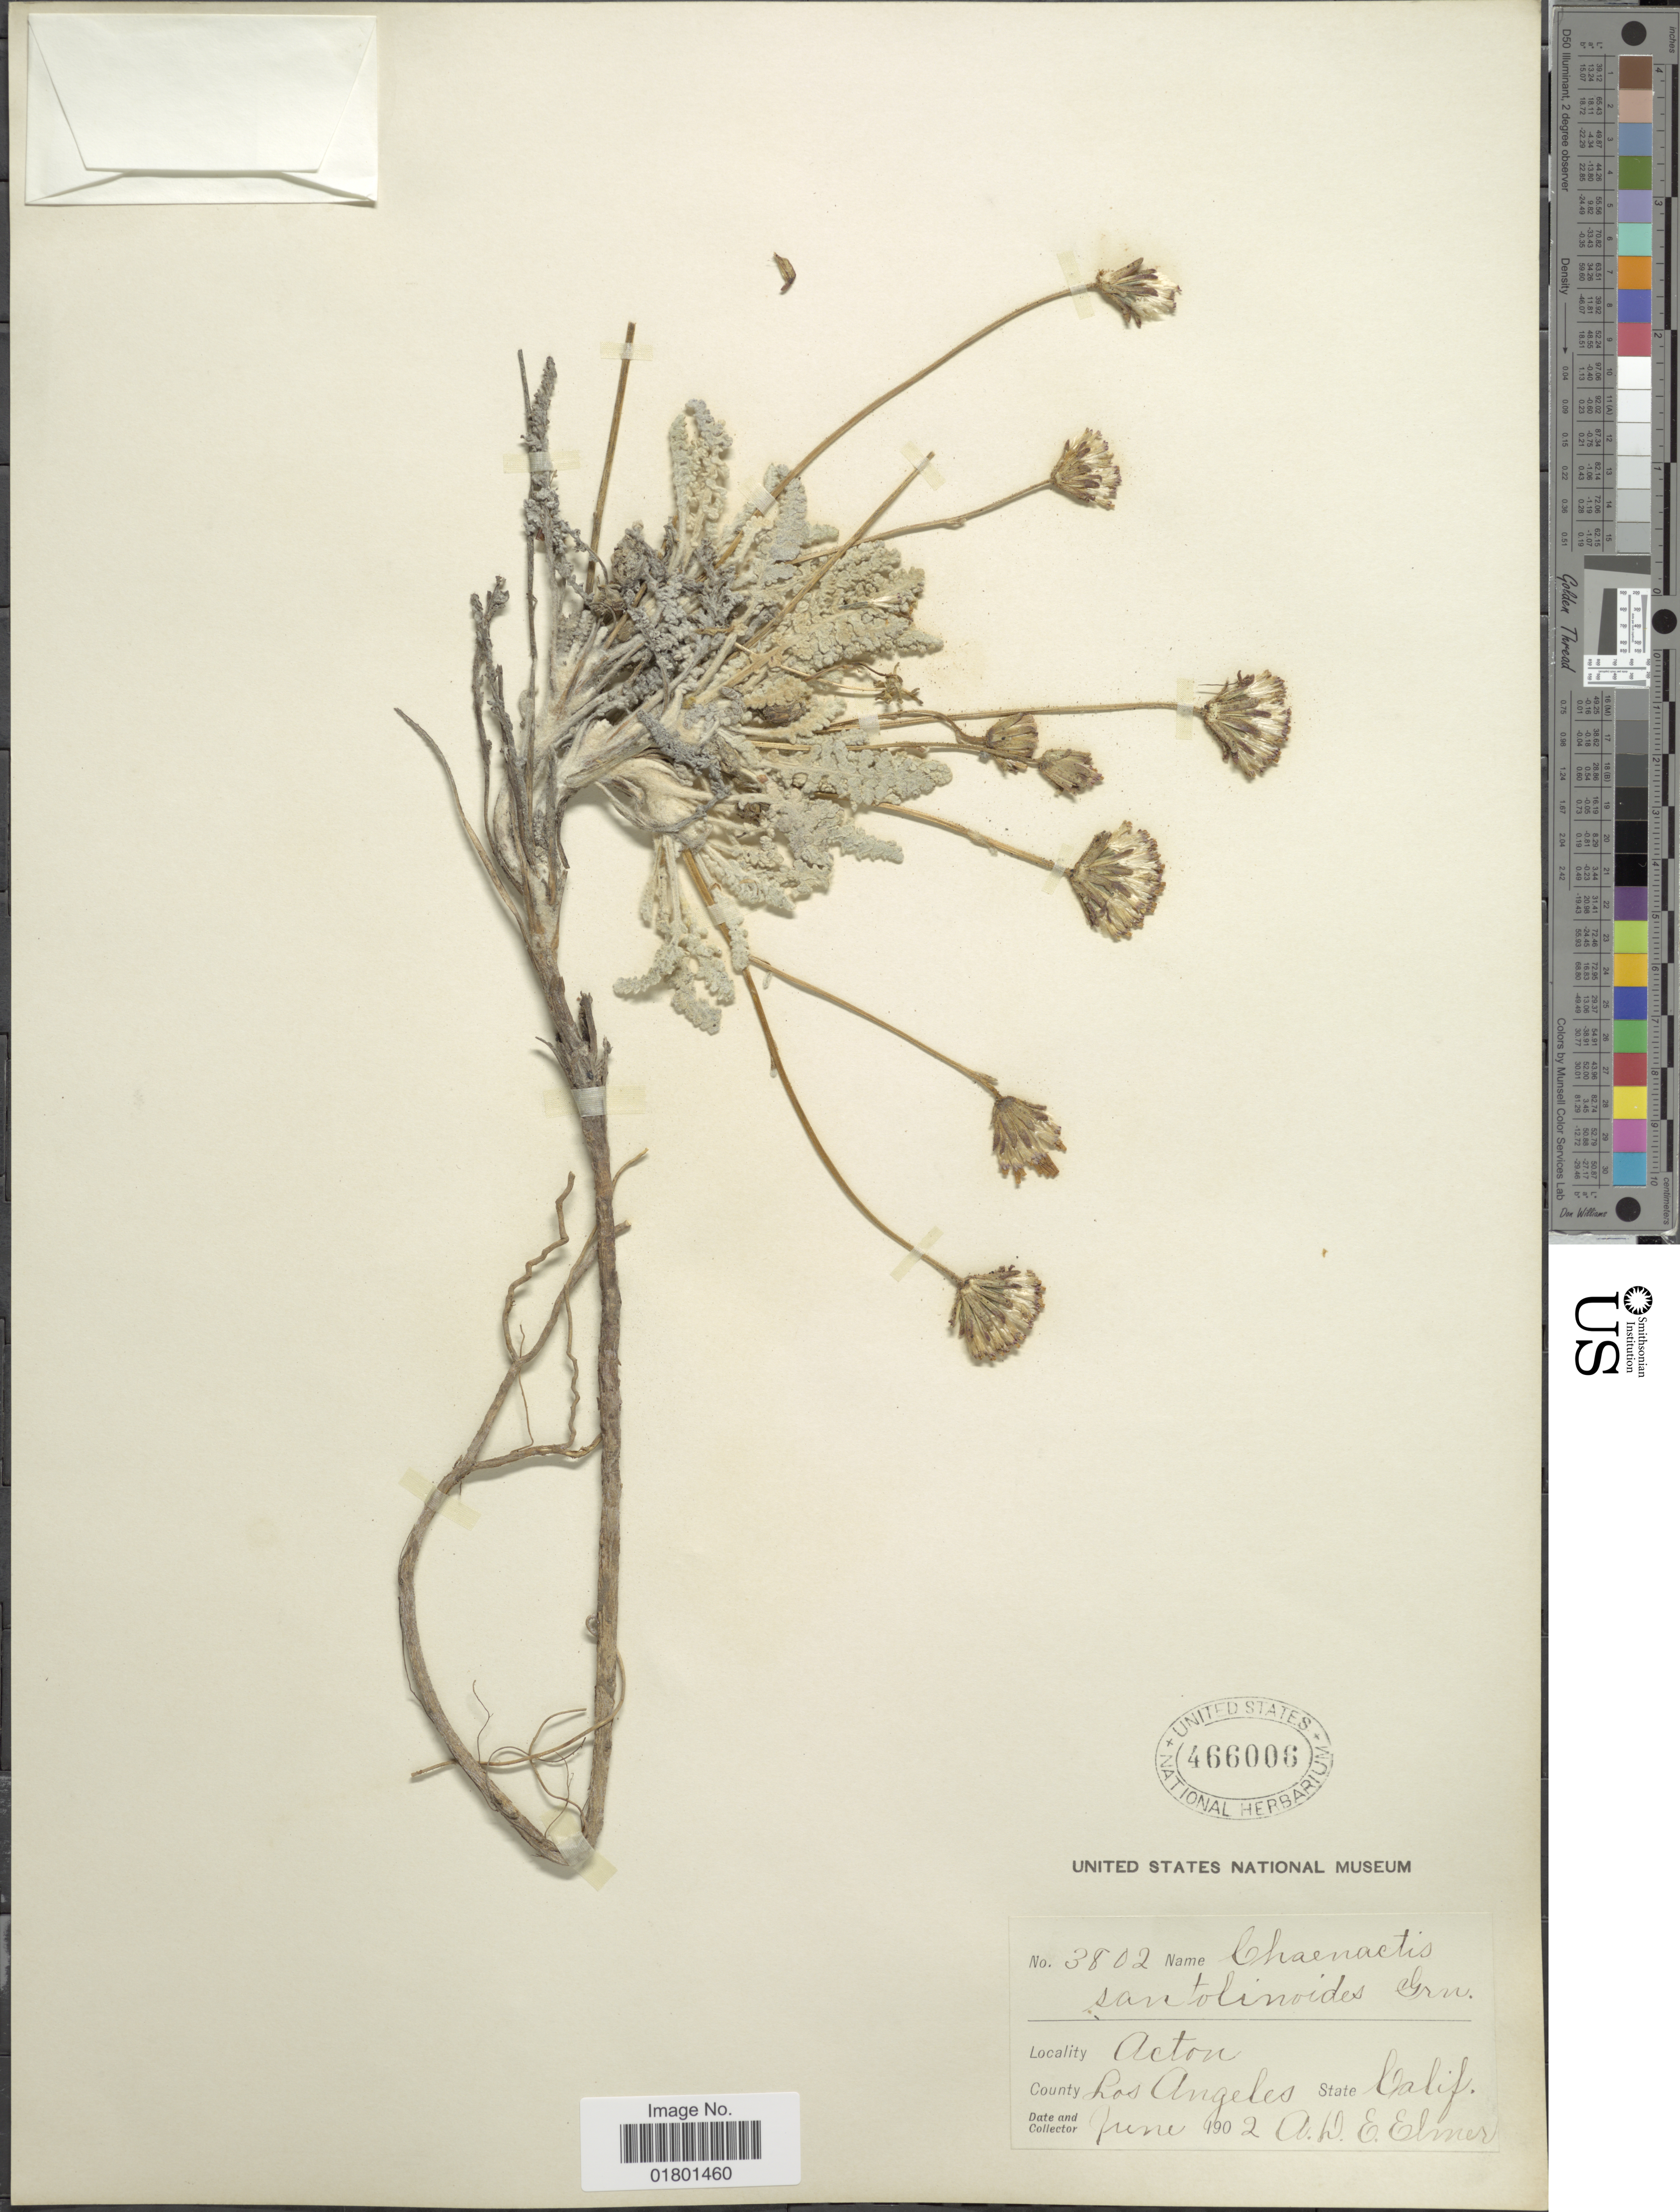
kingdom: Plantae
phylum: Tracheophyta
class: Magnoliopsida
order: Asterales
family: Asteraceae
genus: Chaenactis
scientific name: Chaenactis santolinoides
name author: Greene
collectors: A. D. E. Elmer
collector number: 3802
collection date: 1902-06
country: United States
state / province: California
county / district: Los Angeles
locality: Acton, County Los Angeles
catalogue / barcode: US 466006